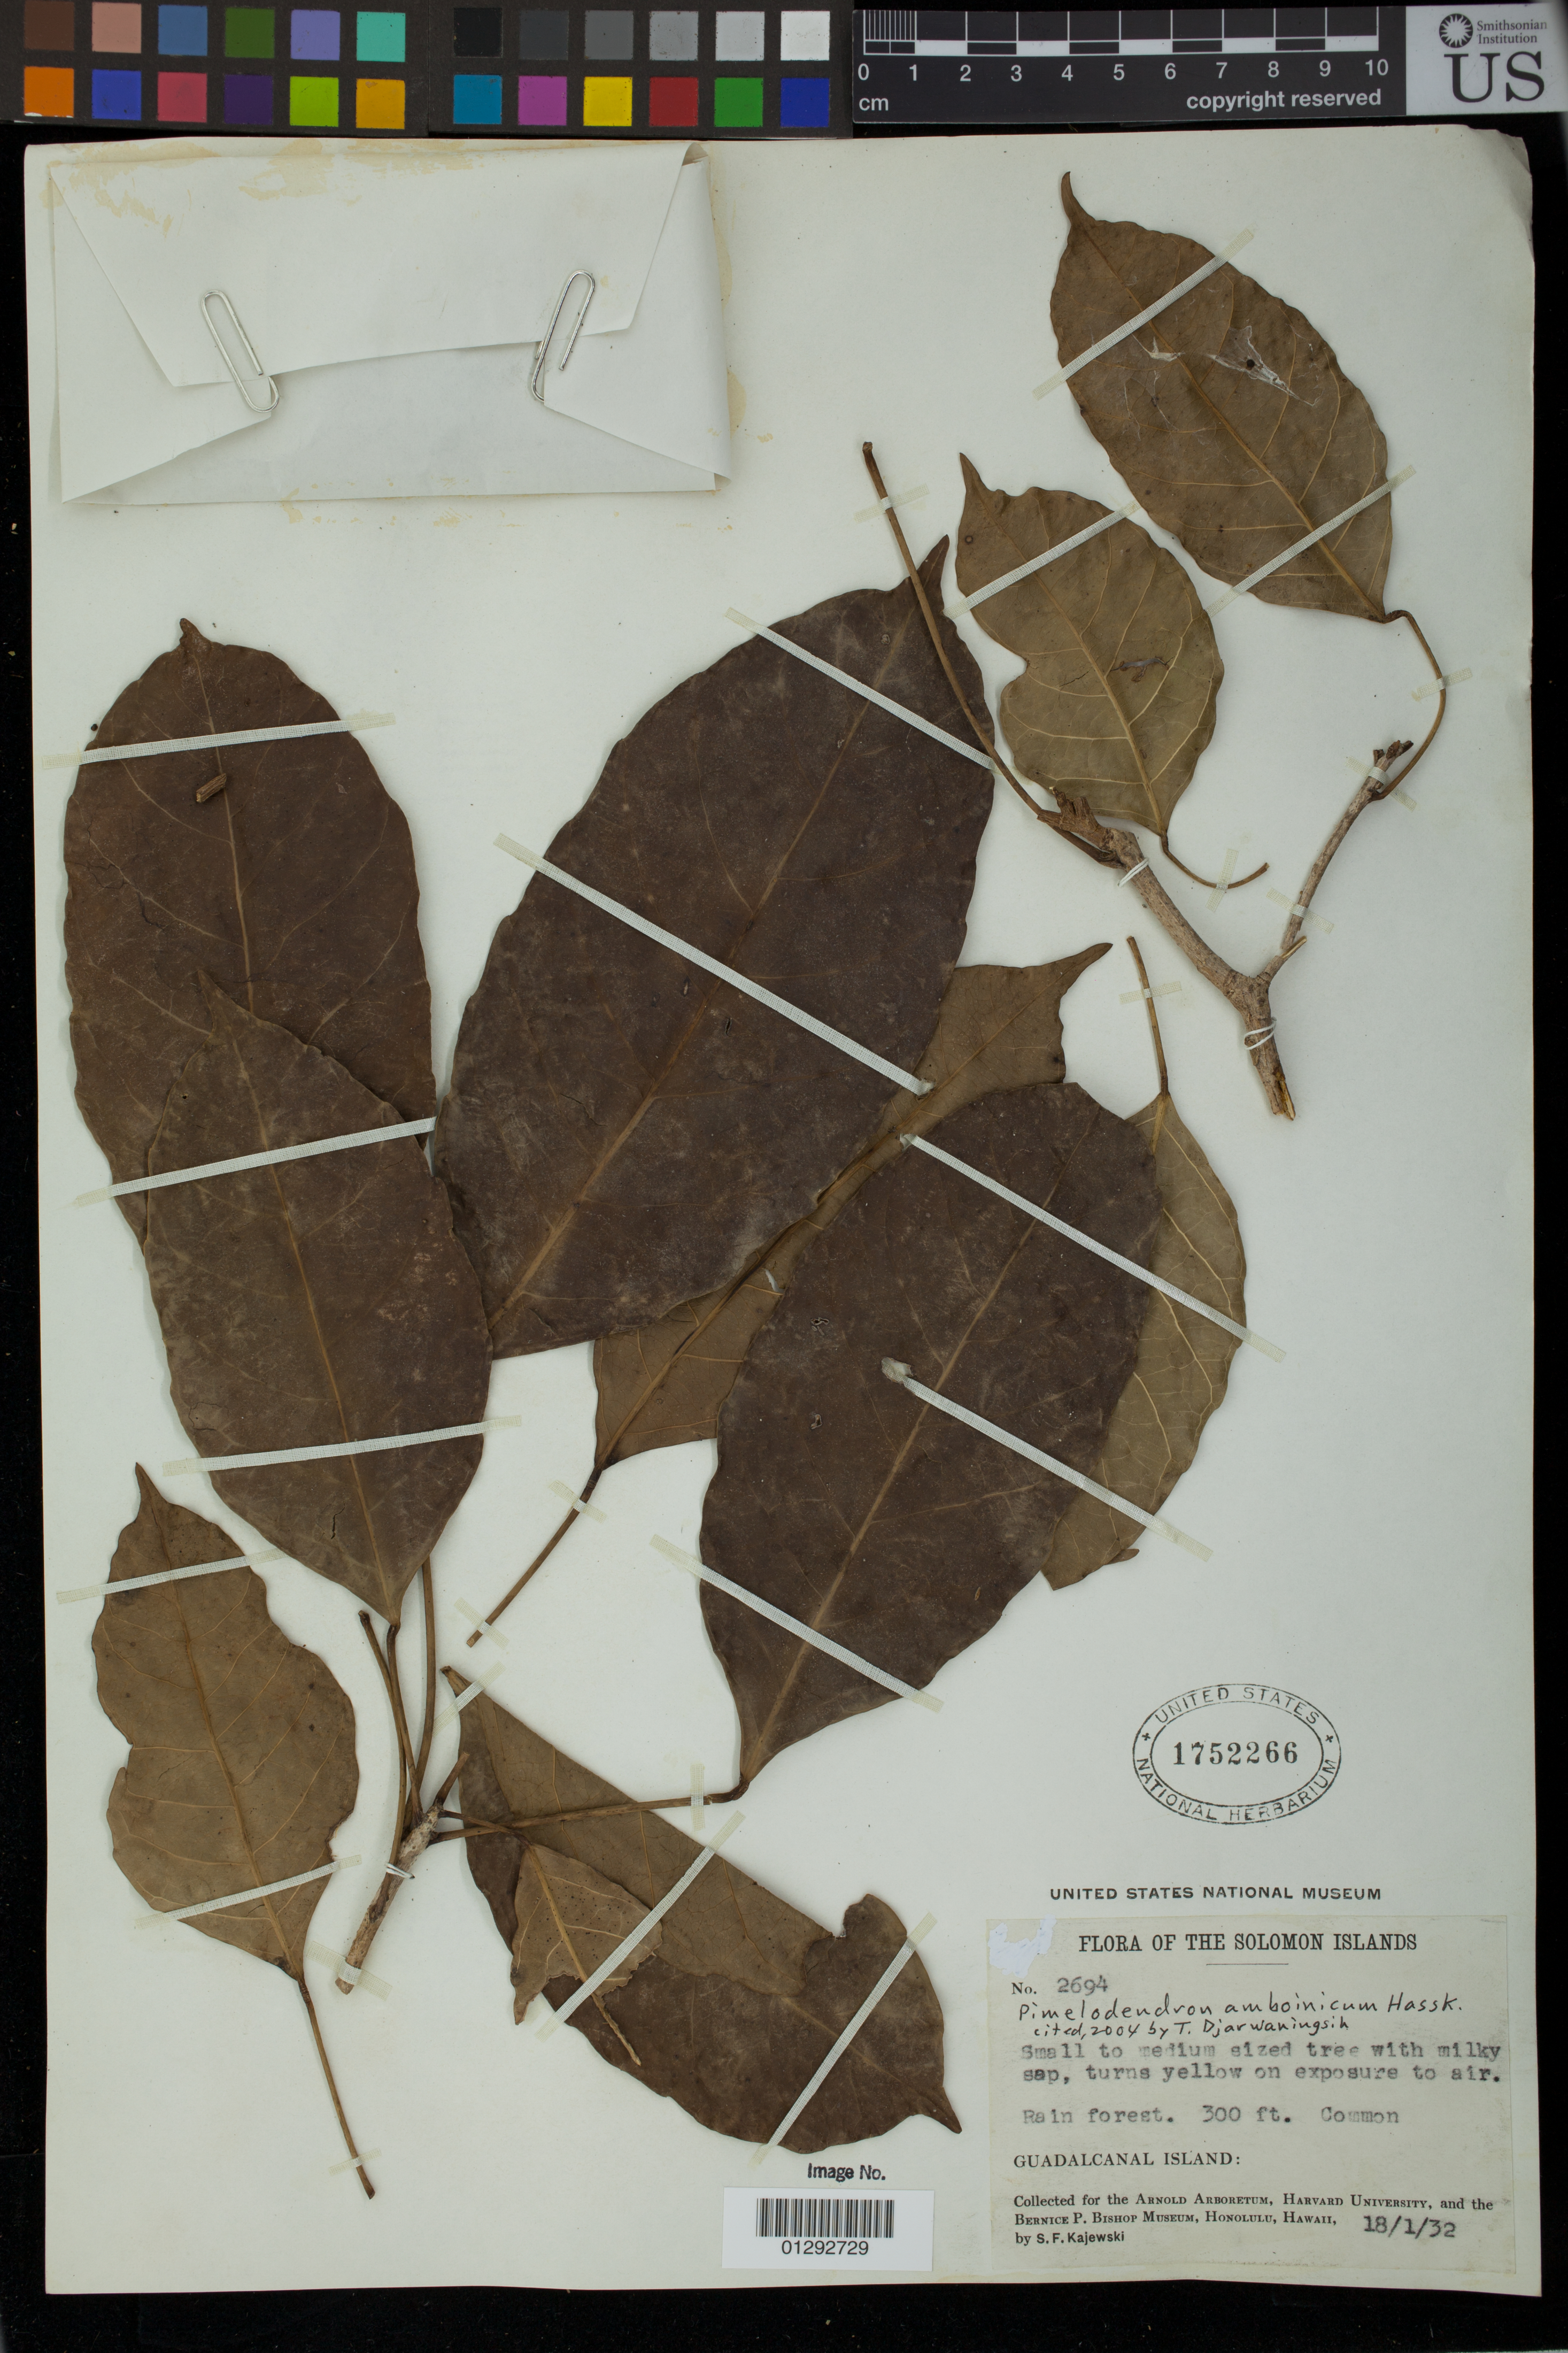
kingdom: Plantae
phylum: Tracheophyta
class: Magnoliopsida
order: Malpighiales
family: Euphorbiaceae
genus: Pimelodendron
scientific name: Pimelodendron amboinicum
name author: Hassk.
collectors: S. Kajewski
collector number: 2694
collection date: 1932-01-18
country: Solomon Islands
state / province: Solomon Islands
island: Guadalcanal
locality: Guadalcanal Island.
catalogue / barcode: US 1752266